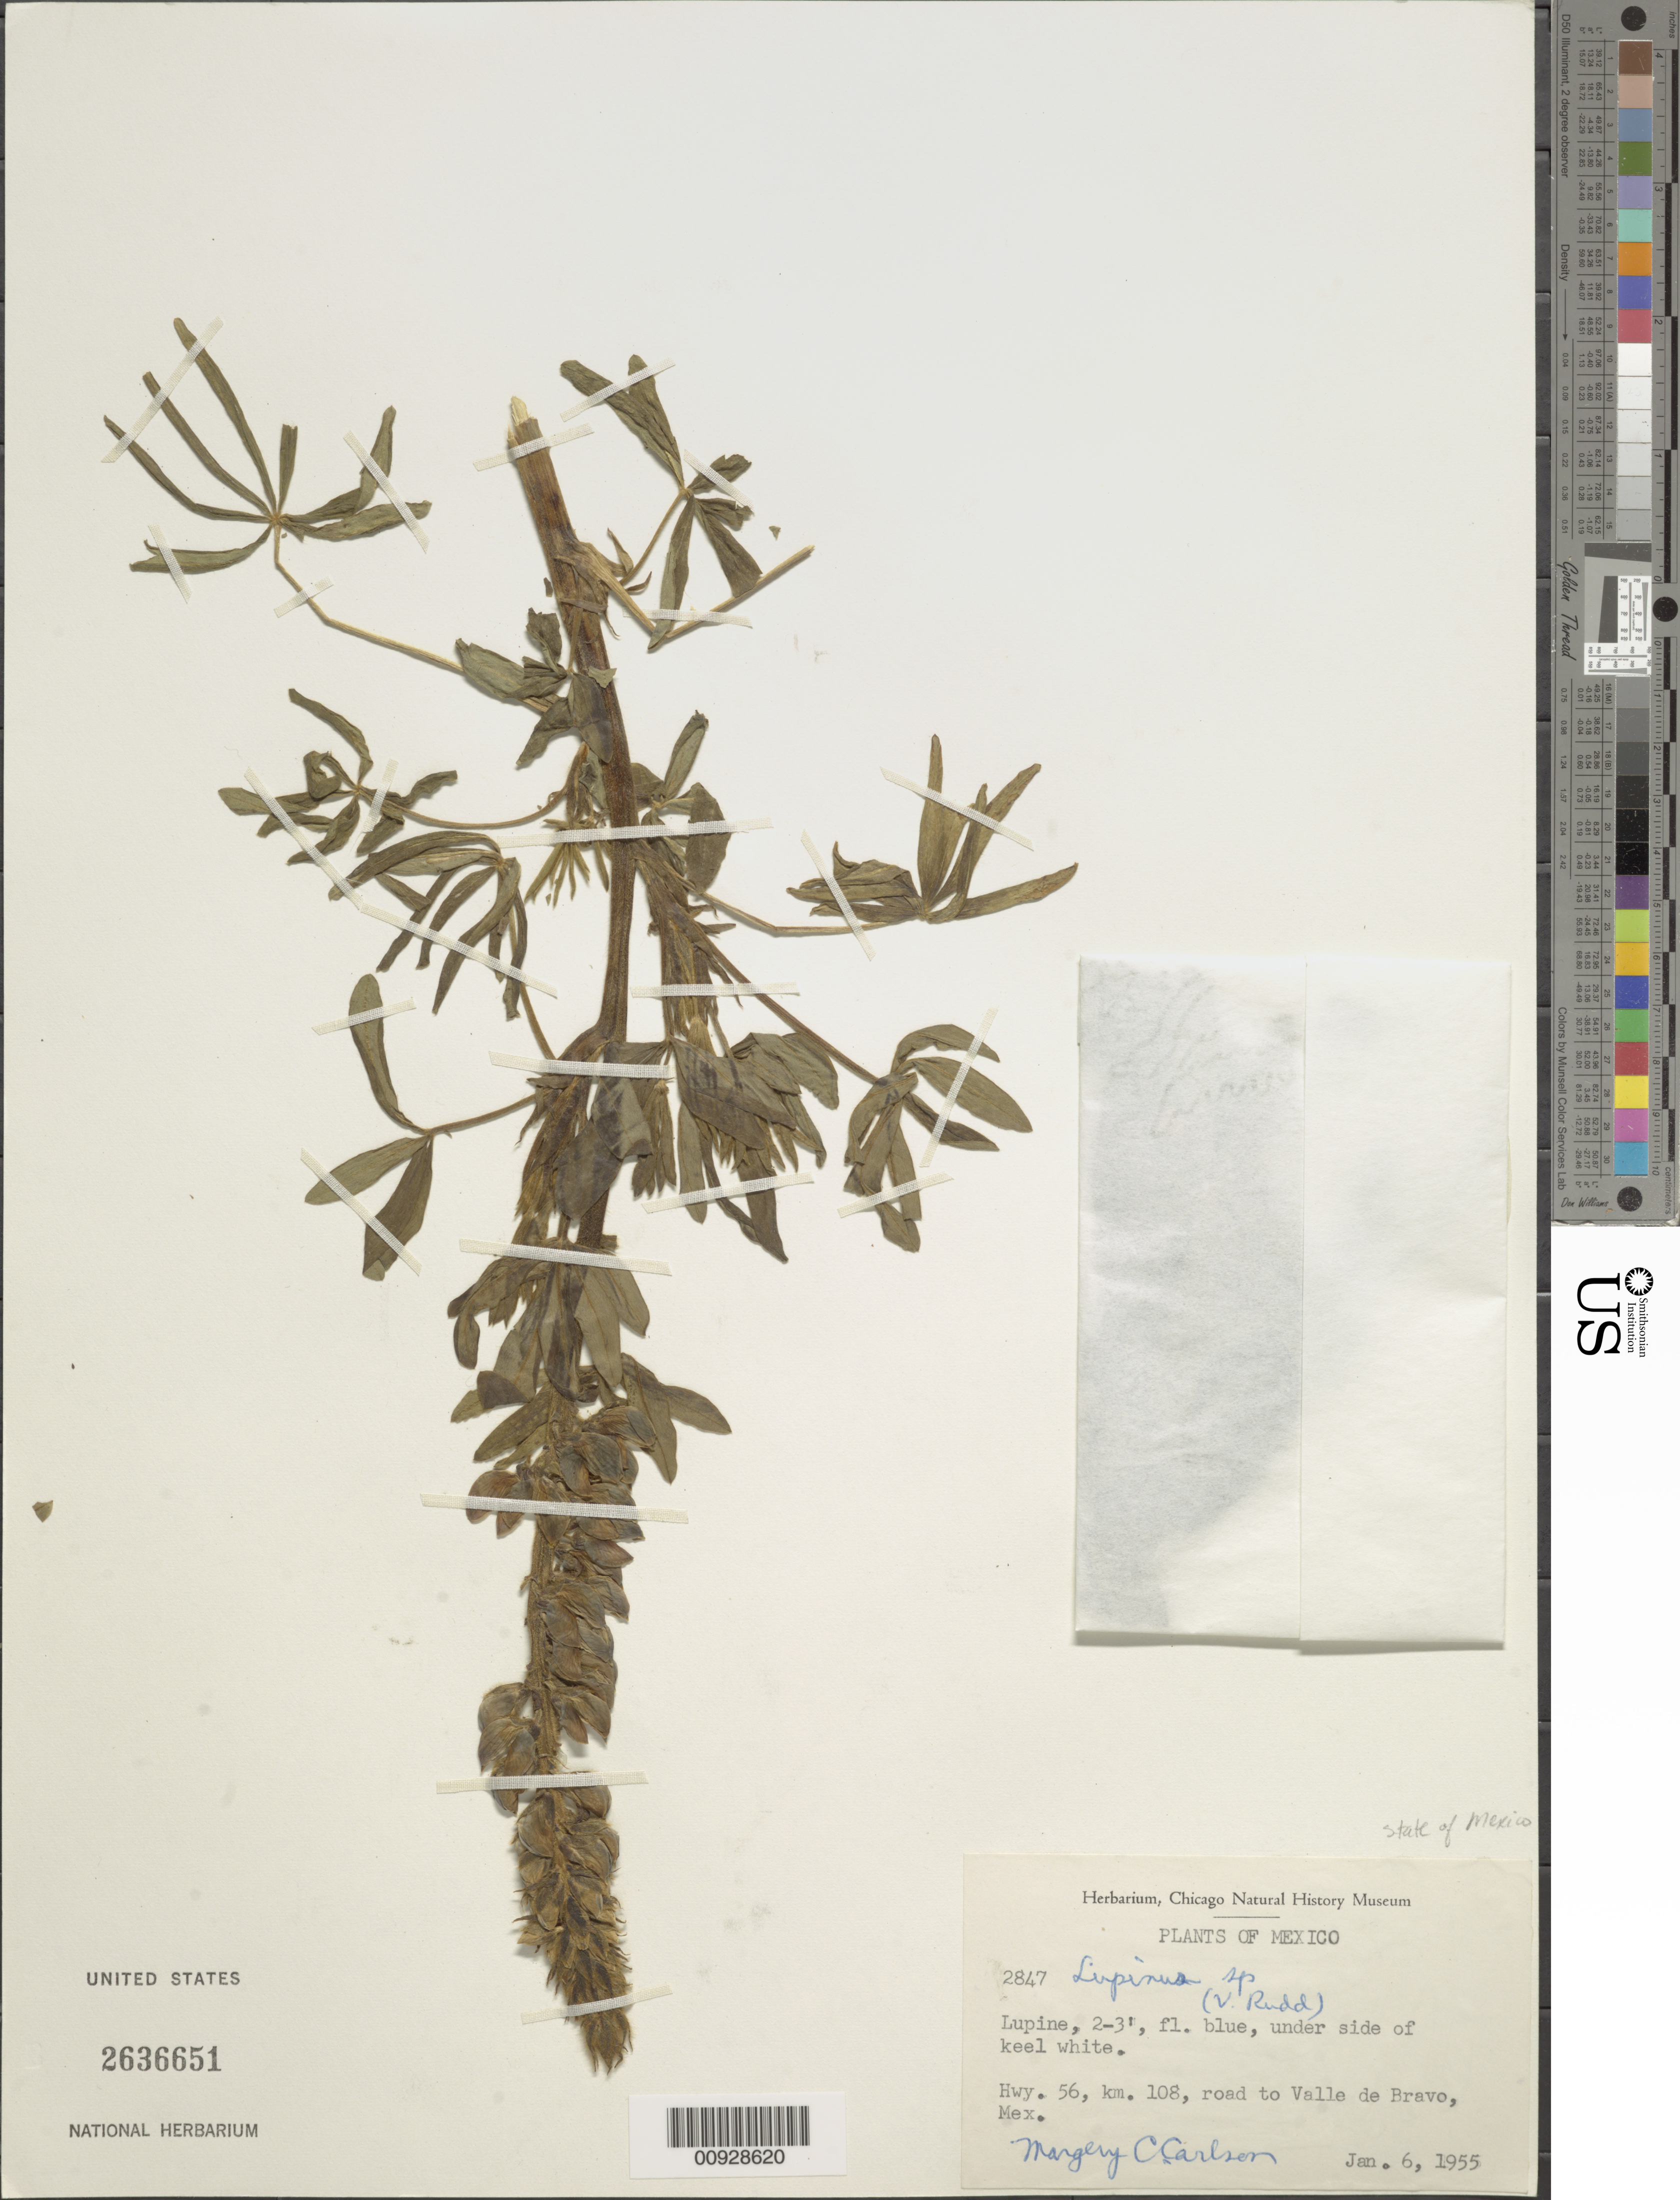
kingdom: Plantae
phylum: Tracheophyta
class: Magnoliopsida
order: Fabales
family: Fabaceae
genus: Lupinus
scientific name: Lupinus sp.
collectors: M. C. Carlson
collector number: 2847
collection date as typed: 06 Jan 1955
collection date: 1955-01-06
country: Mexico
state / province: México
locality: Hwy. 56, km. 108, road to Valle de Bravo.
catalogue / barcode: US 2636651